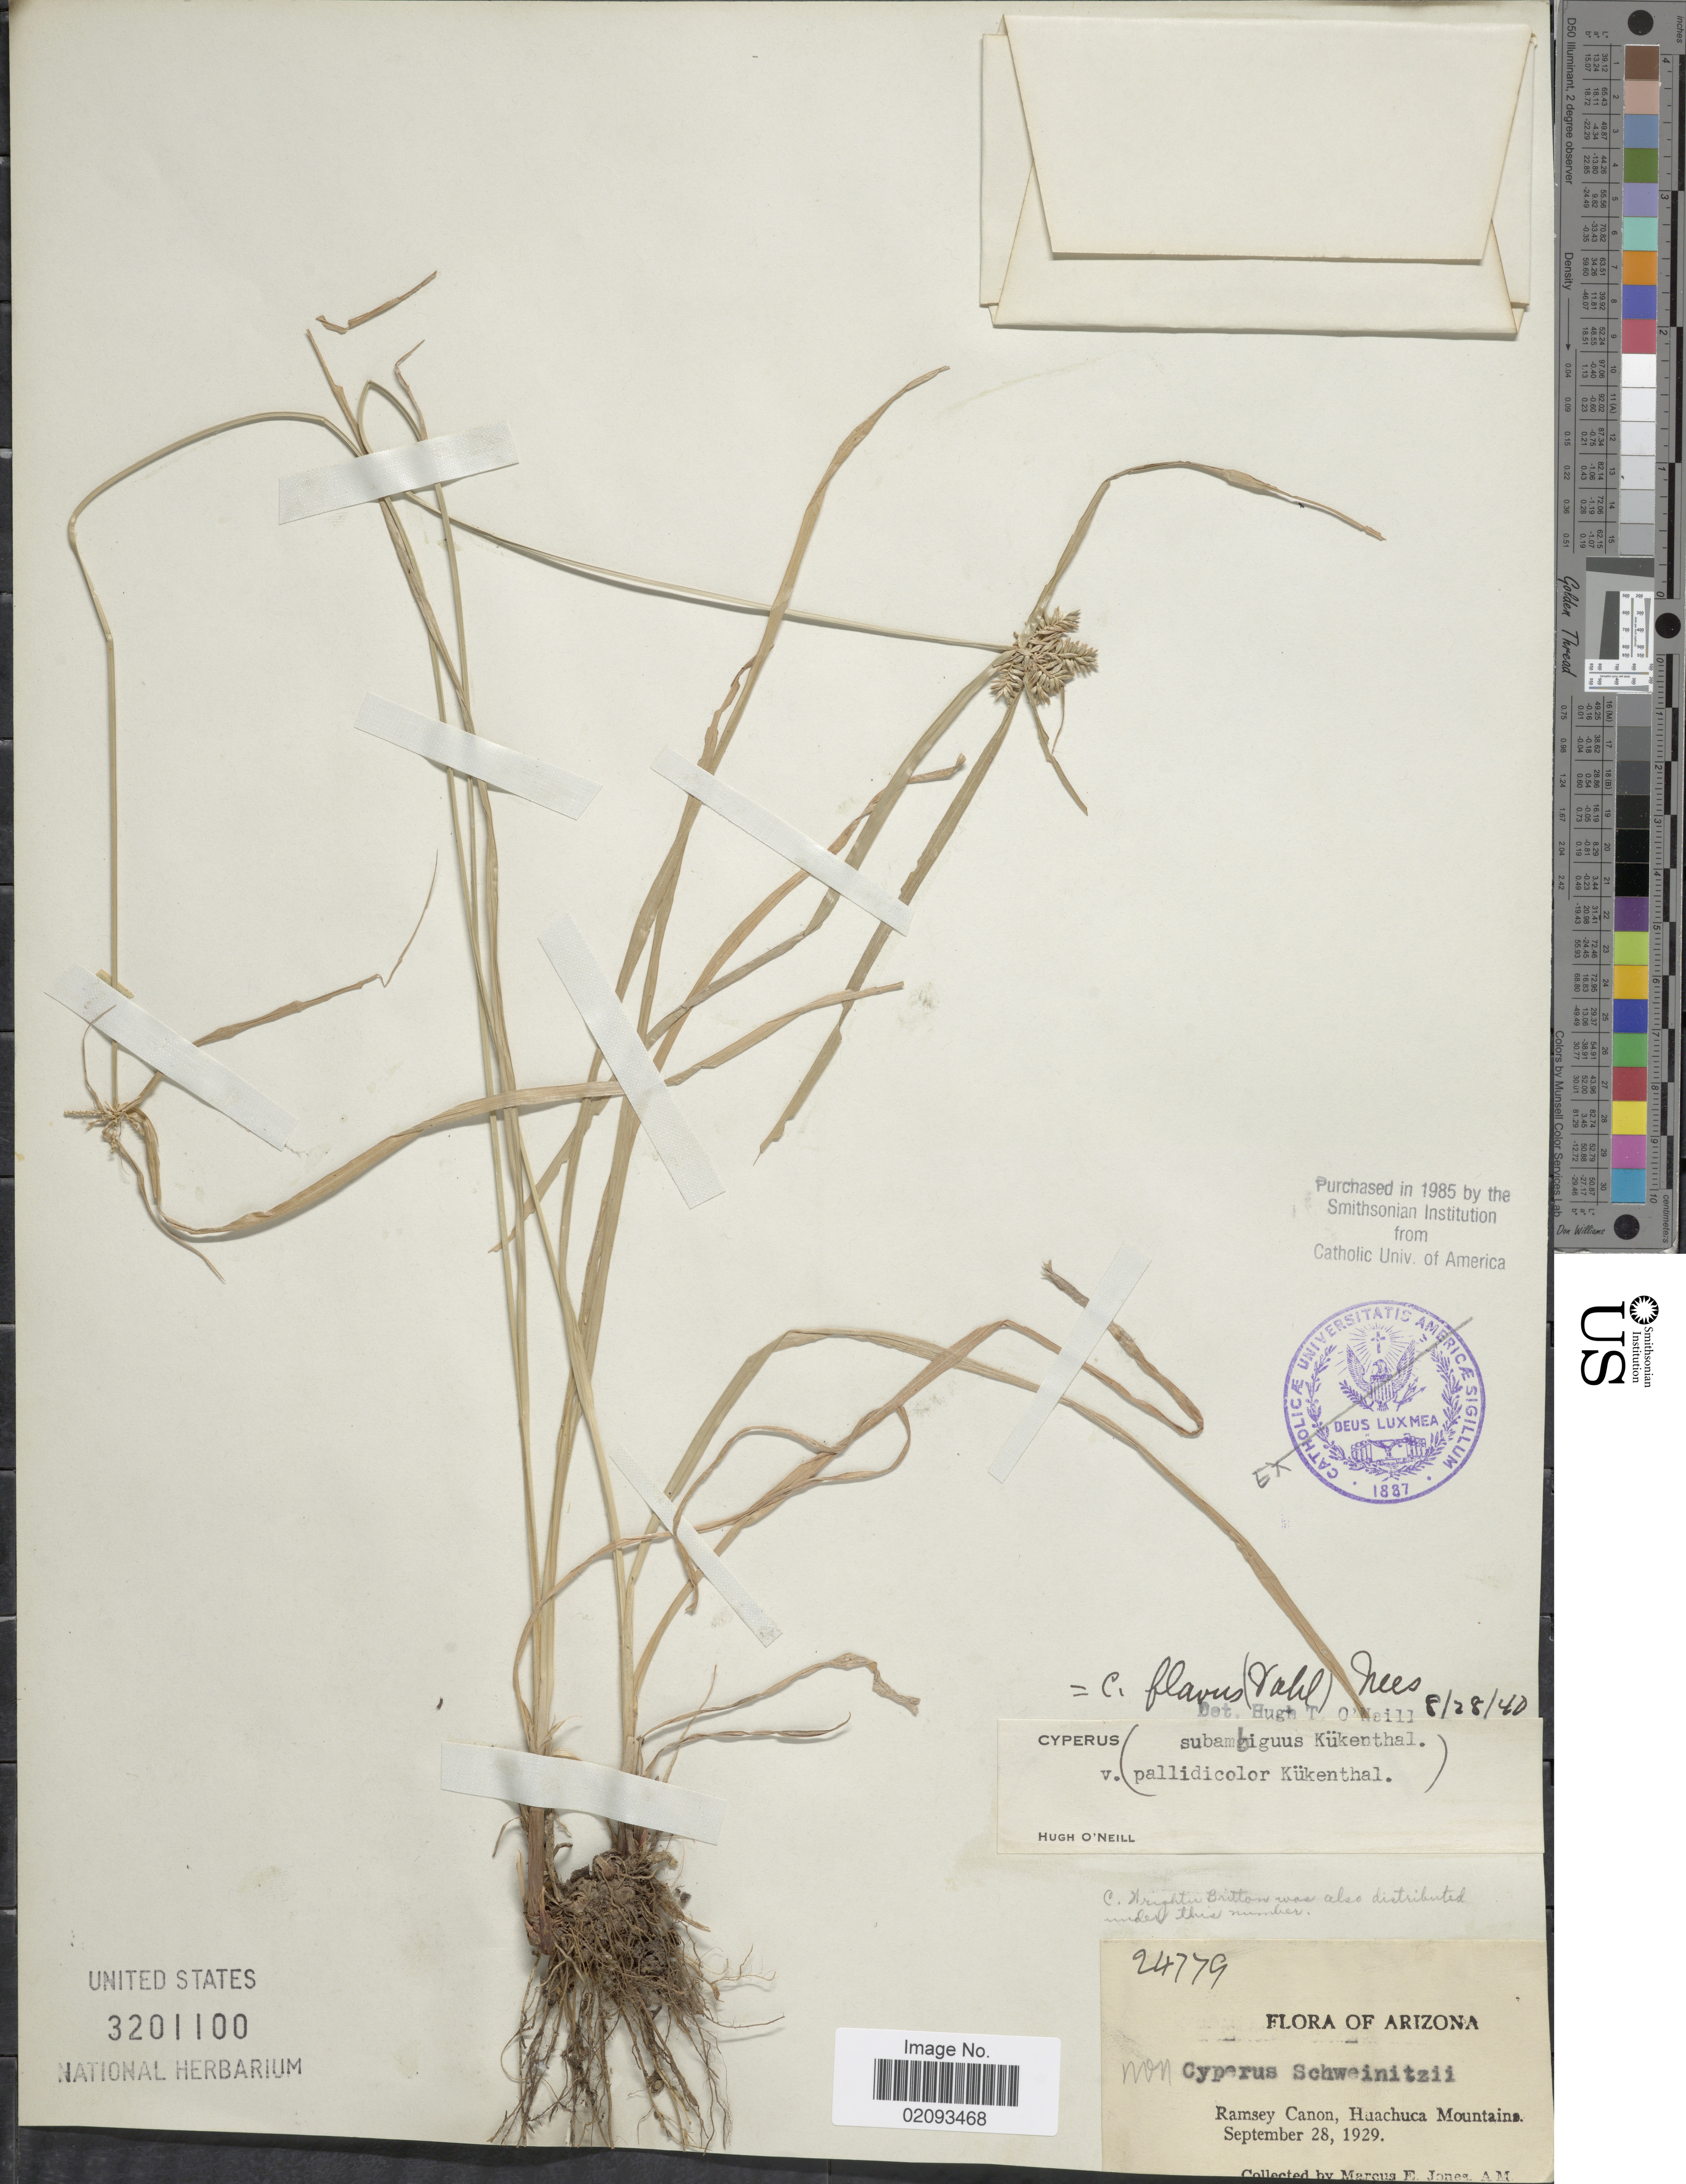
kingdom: Plantae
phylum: Tracheophyta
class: Liliopsida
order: Poales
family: Cyperaceae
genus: Cyperus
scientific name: Cyperus aggregatus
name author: (Willd.) Endl.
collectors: M. E. Jones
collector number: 24779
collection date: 1929-09-28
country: United States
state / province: Arizona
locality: Ramsey Canon, Huachuca Mountains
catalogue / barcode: US 3201100